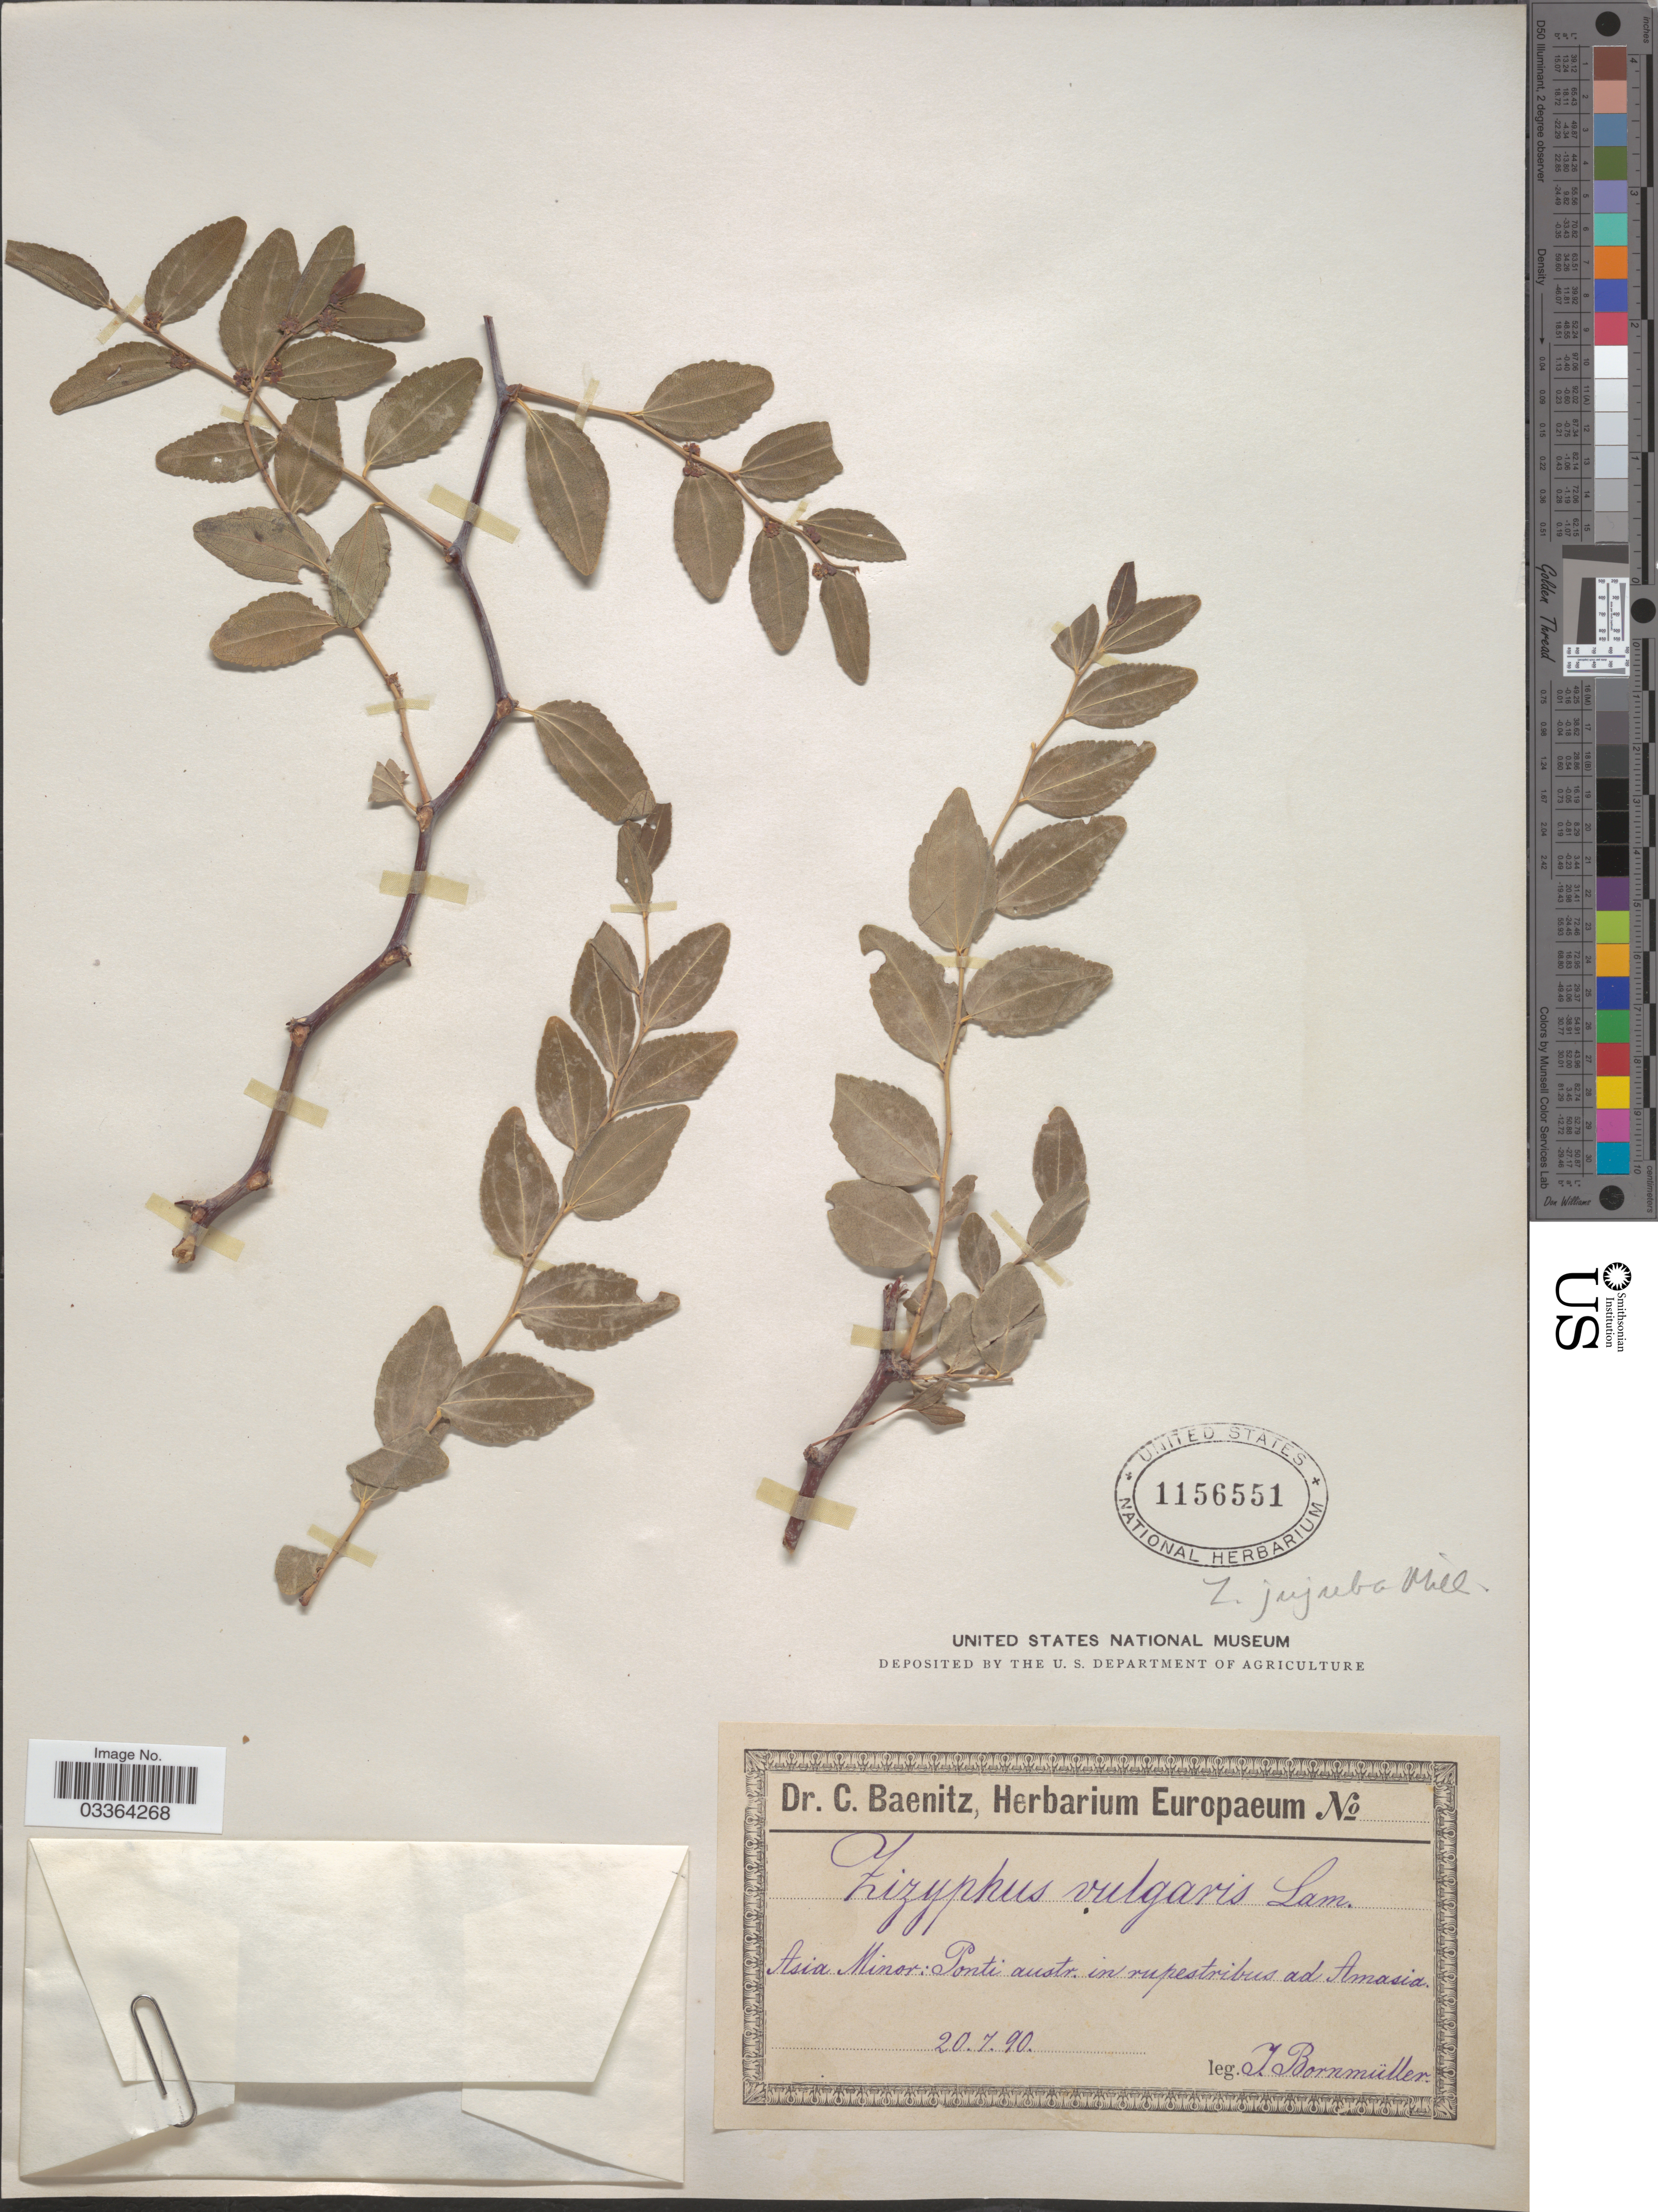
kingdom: Plantae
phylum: Tracheophyta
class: Magnoliopsida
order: Rosales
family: Rhamnaceae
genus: Ziziphus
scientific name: Ziziphus jujuba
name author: Mill.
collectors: J. Bornmüller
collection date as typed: Transcribed d/m/y: 20/7/90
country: Turkey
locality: Asia Minor: Ponti austr. in rupestribus ad Amasia.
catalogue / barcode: US 1156551